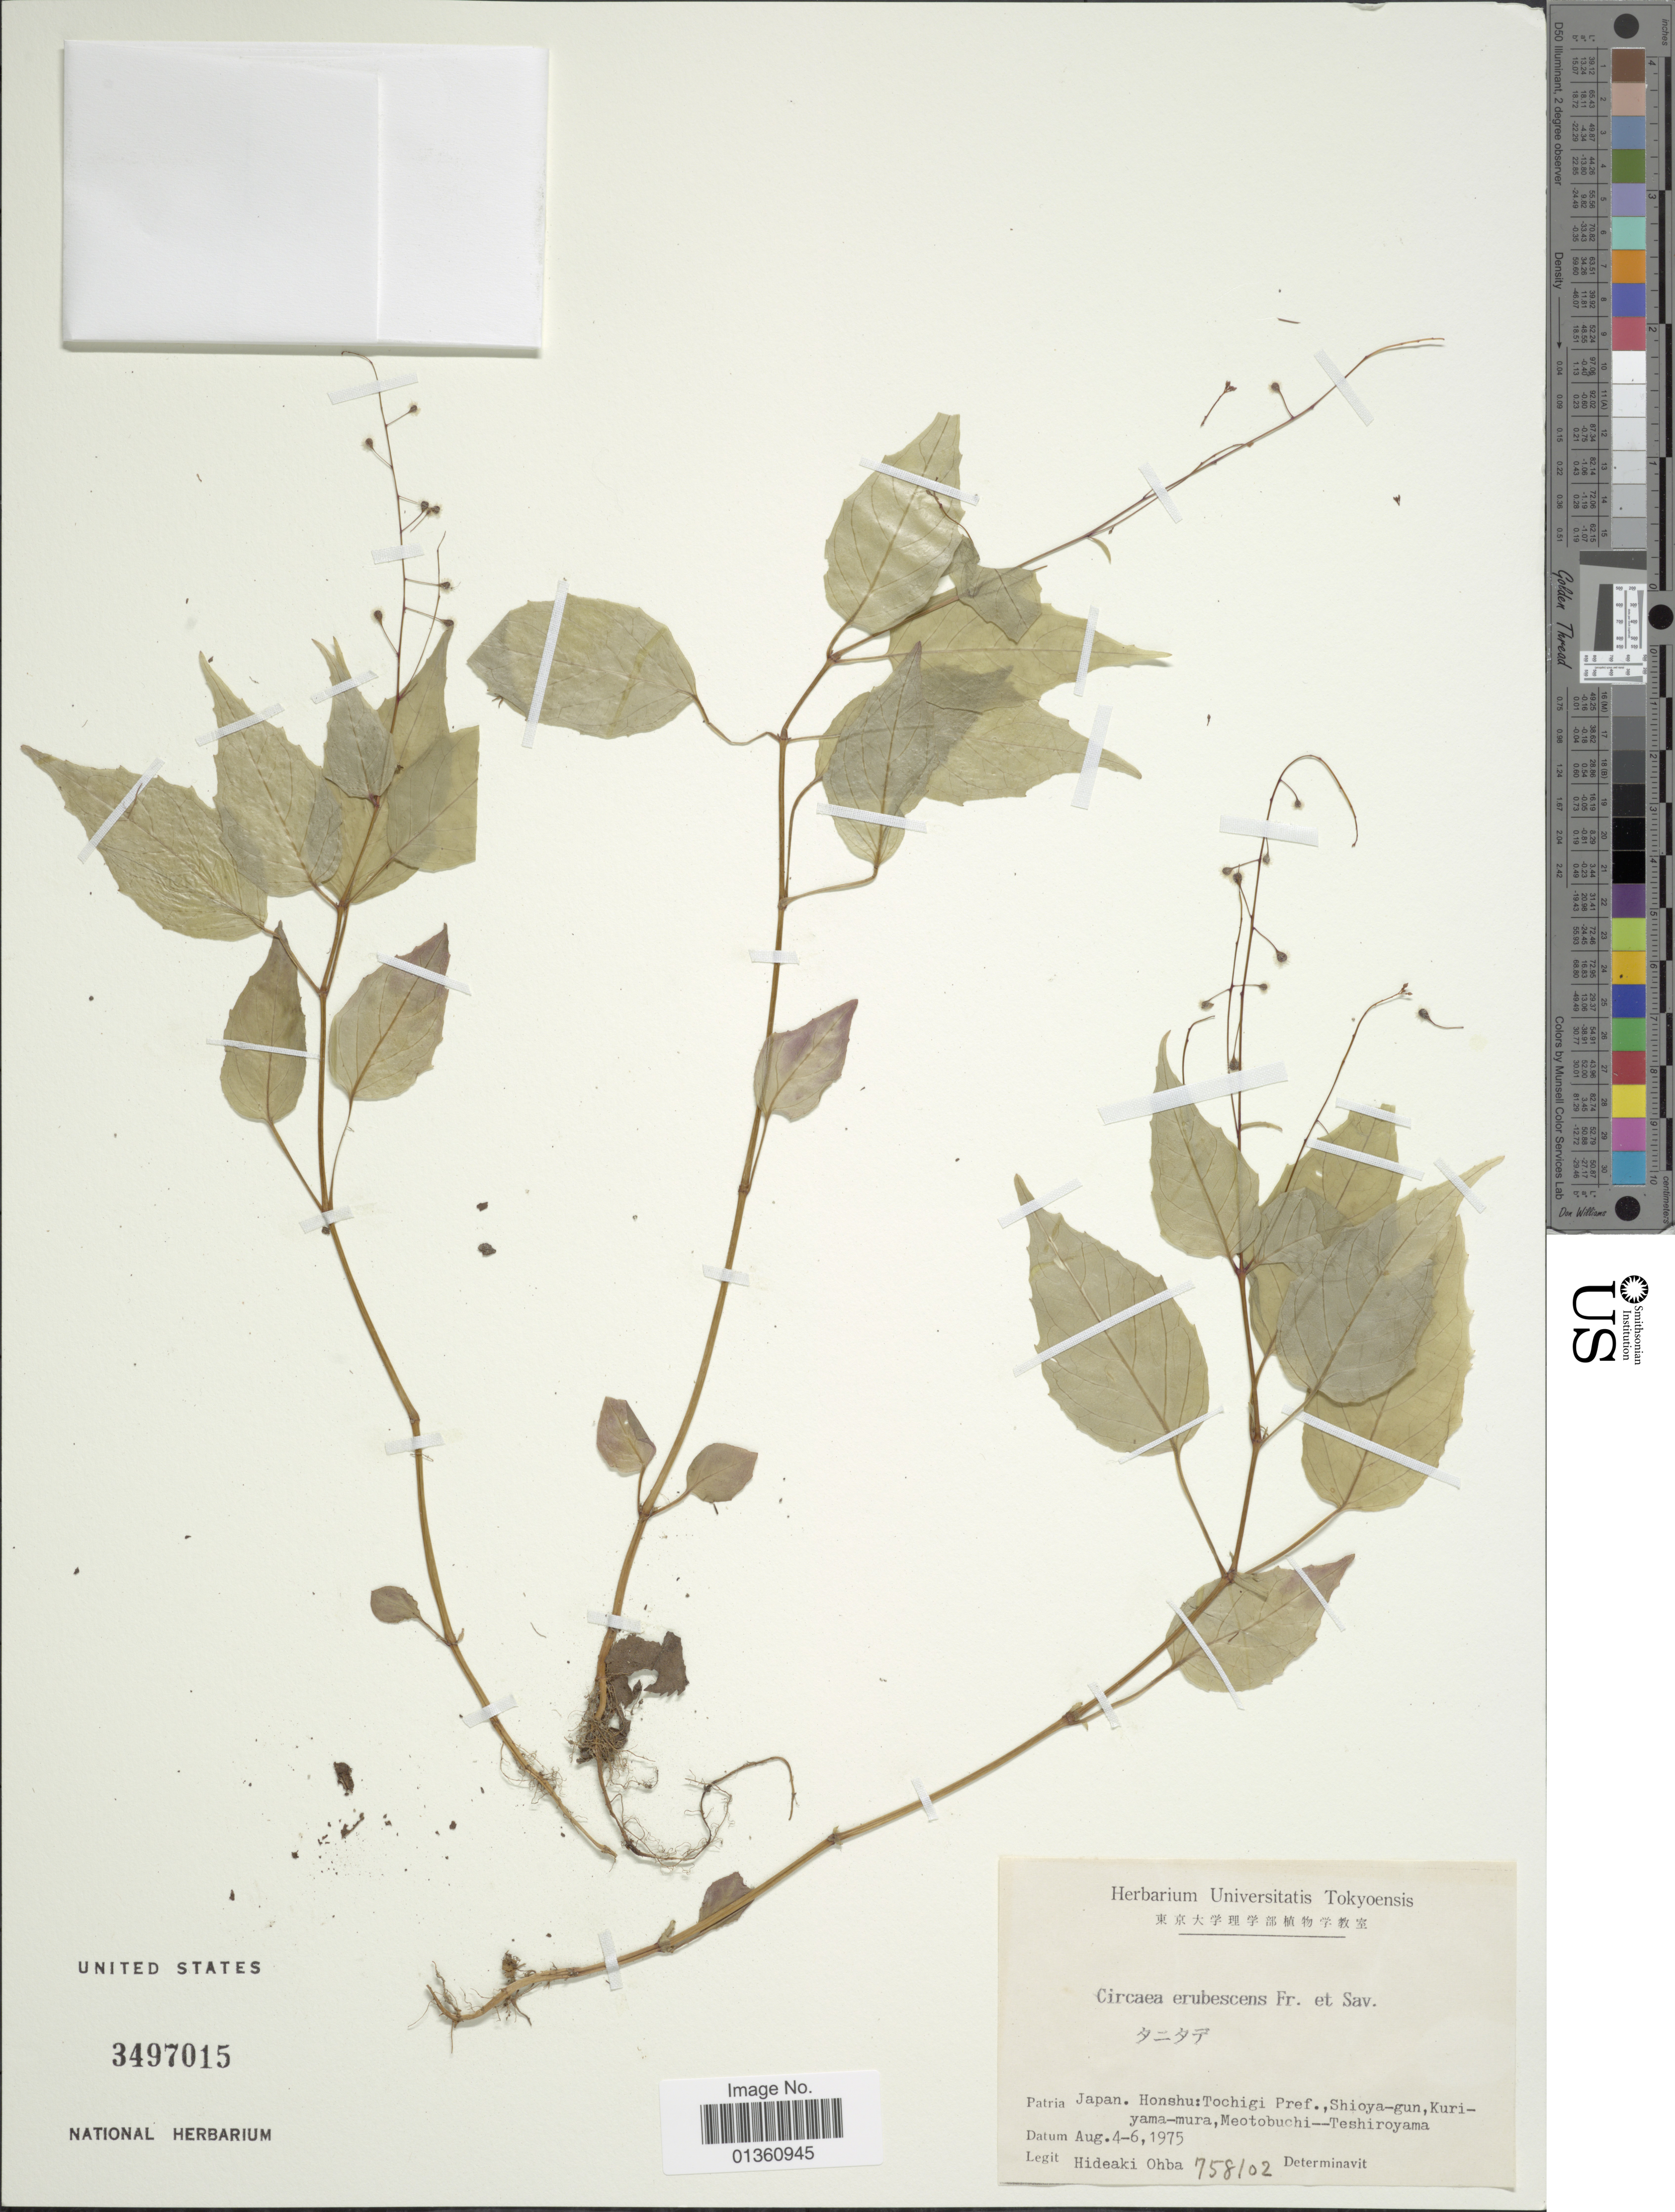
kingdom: Plantae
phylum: Tracheophyta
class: Magnoliopsida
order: Myrtales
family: Onagraceae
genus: Circaea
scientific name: Circaea erubescens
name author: Franch. & Sav.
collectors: H. Ohba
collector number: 758102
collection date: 1975-08-04/1975-08-06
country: Japan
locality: Honshu: Tochigi Pref., Shioya-gun, Kuriyama-mura, Meotobuchi-Teshiroyama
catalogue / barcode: US 3497015